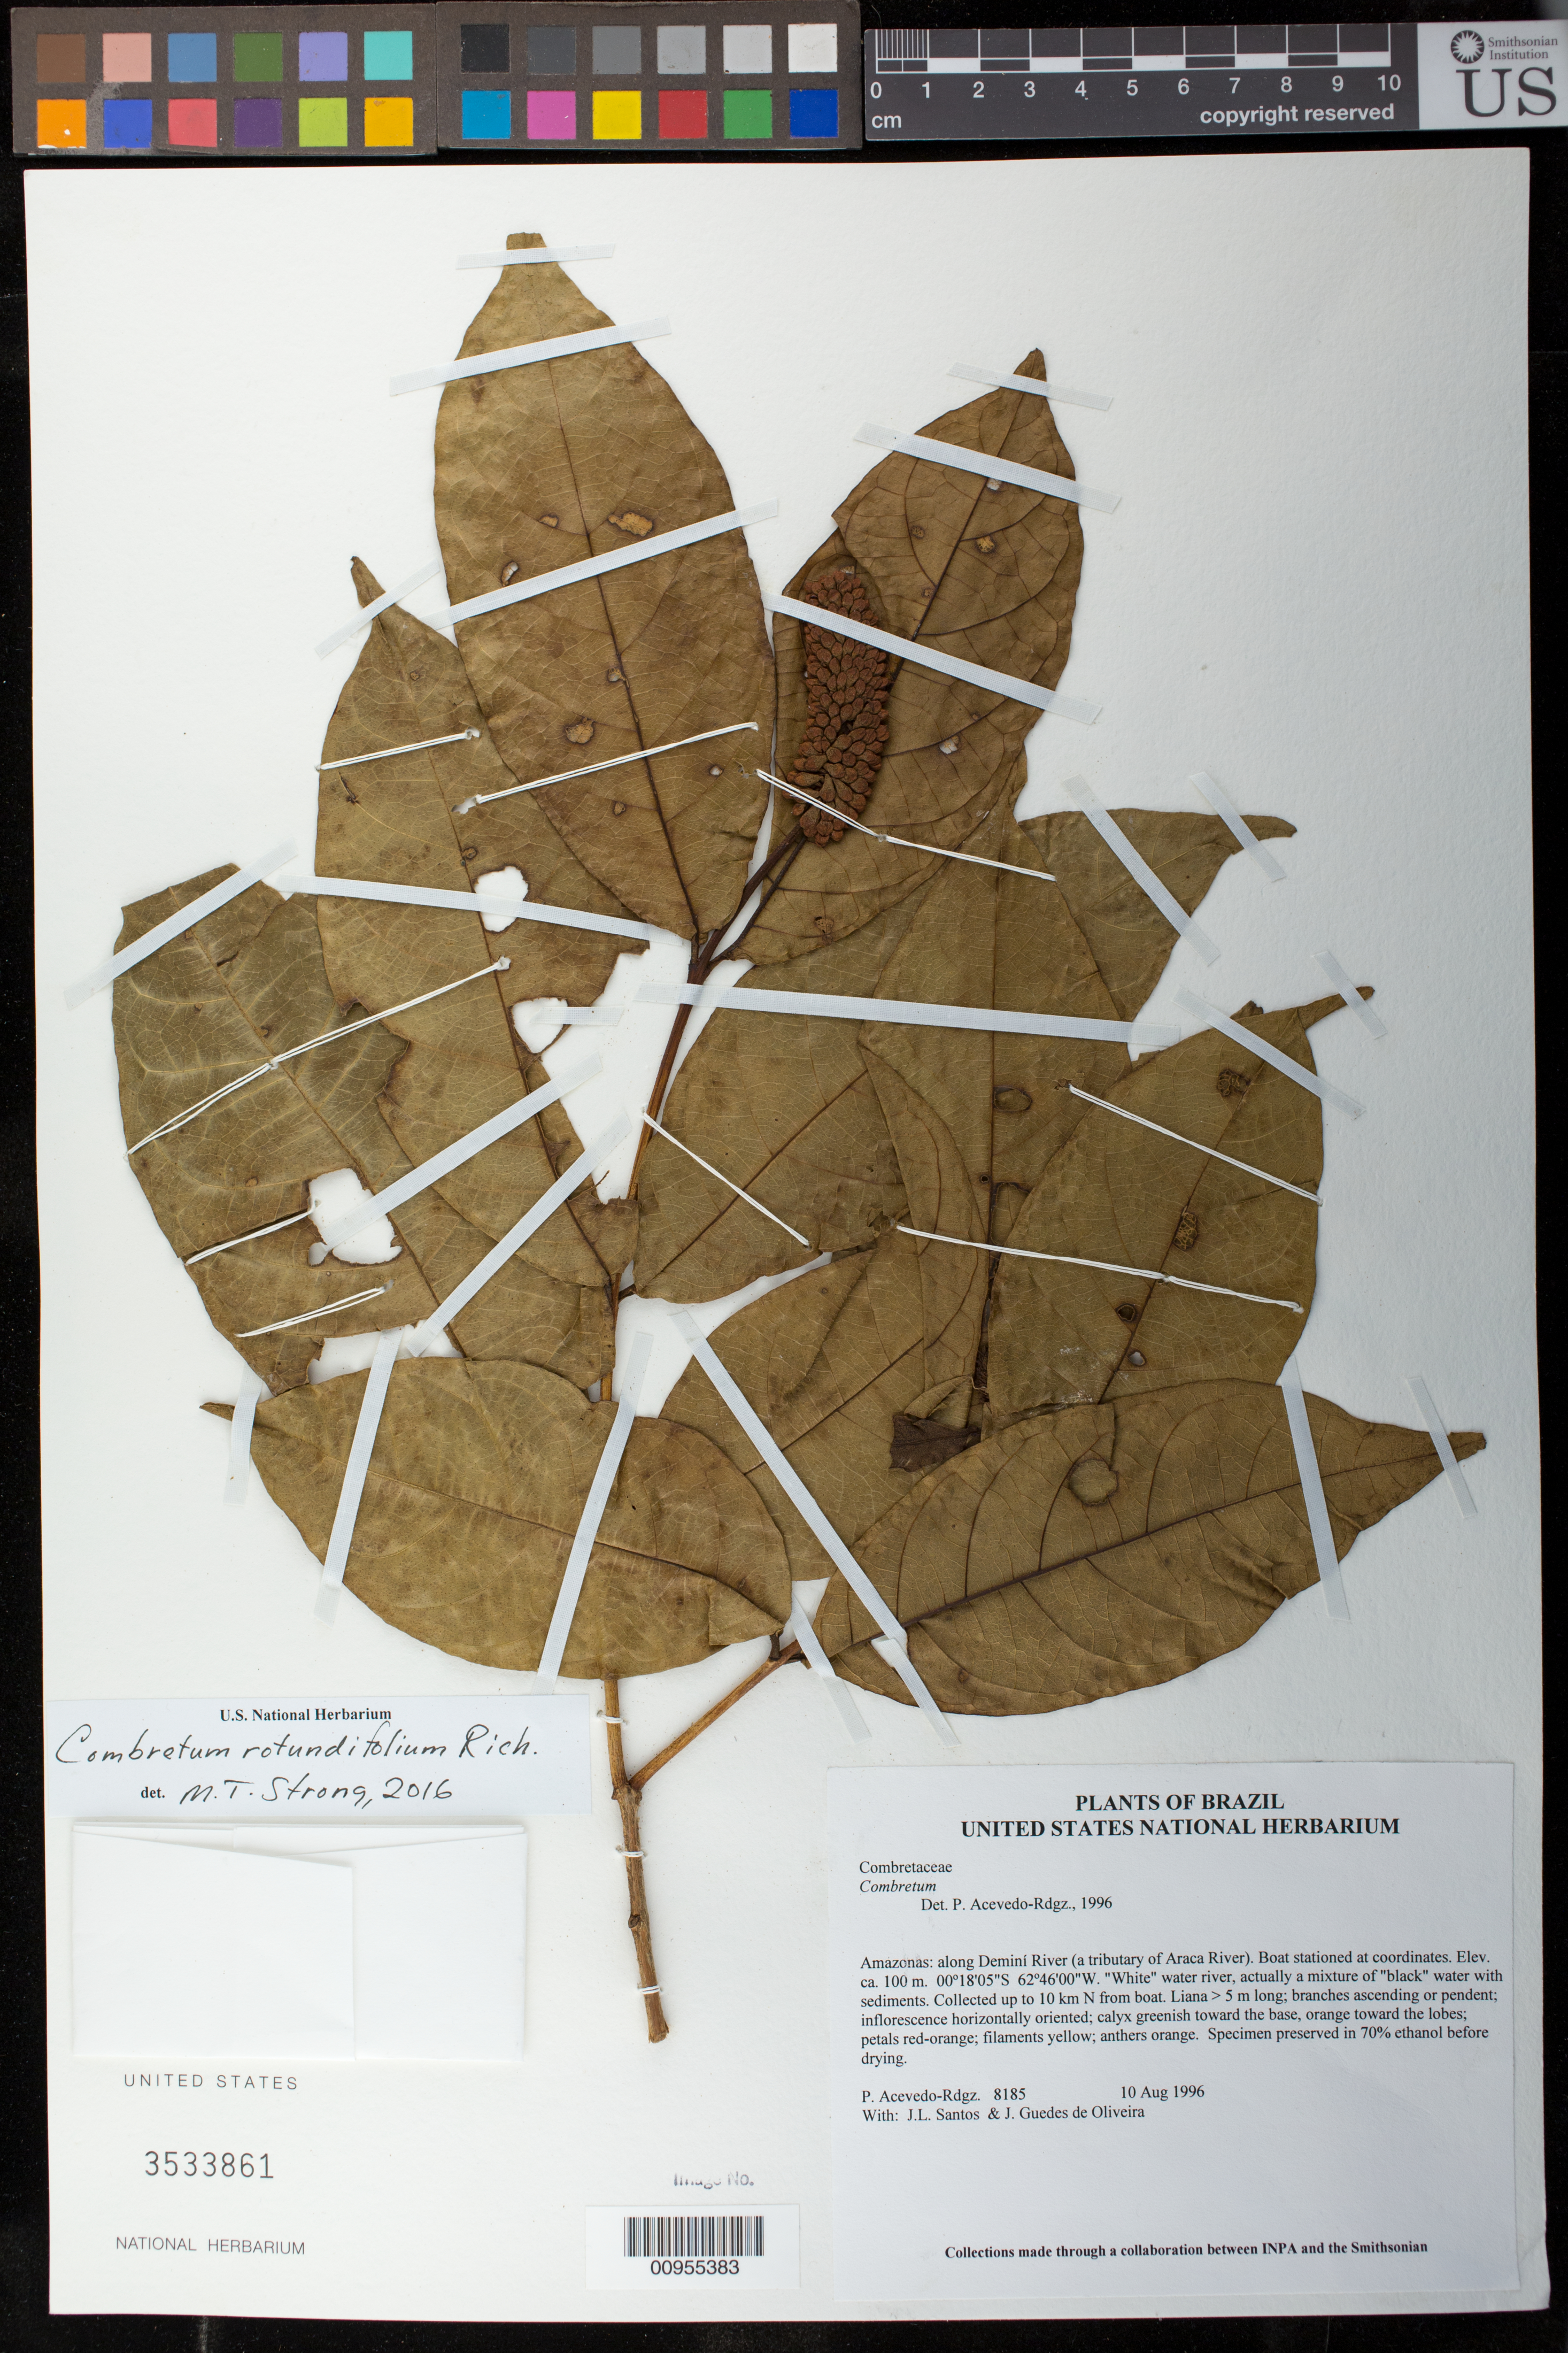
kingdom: Plantae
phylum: Tracheophyta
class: Magnoliopsida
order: Myrtales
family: Combretaceae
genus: Combretum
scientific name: Combretum rotundifolium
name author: Rich.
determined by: Strong, M. T., (US), Smithsonian Institution - National Museum of Natural History (UNITED STATES)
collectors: P. Acevedo-Rodr., J. L. Santos & J. Guedes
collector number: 8185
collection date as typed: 10 Aug 1996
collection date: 1996-08-10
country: Brazil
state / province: Amazonas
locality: Amazonas: along Deminí River (a tributary of Araca River). Boat stationed at coordinates.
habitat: "White" water river, actually a mixture of "black" water with sediments. Collected up to 10 km N from boat.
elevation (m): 100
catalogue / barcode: US 3533861